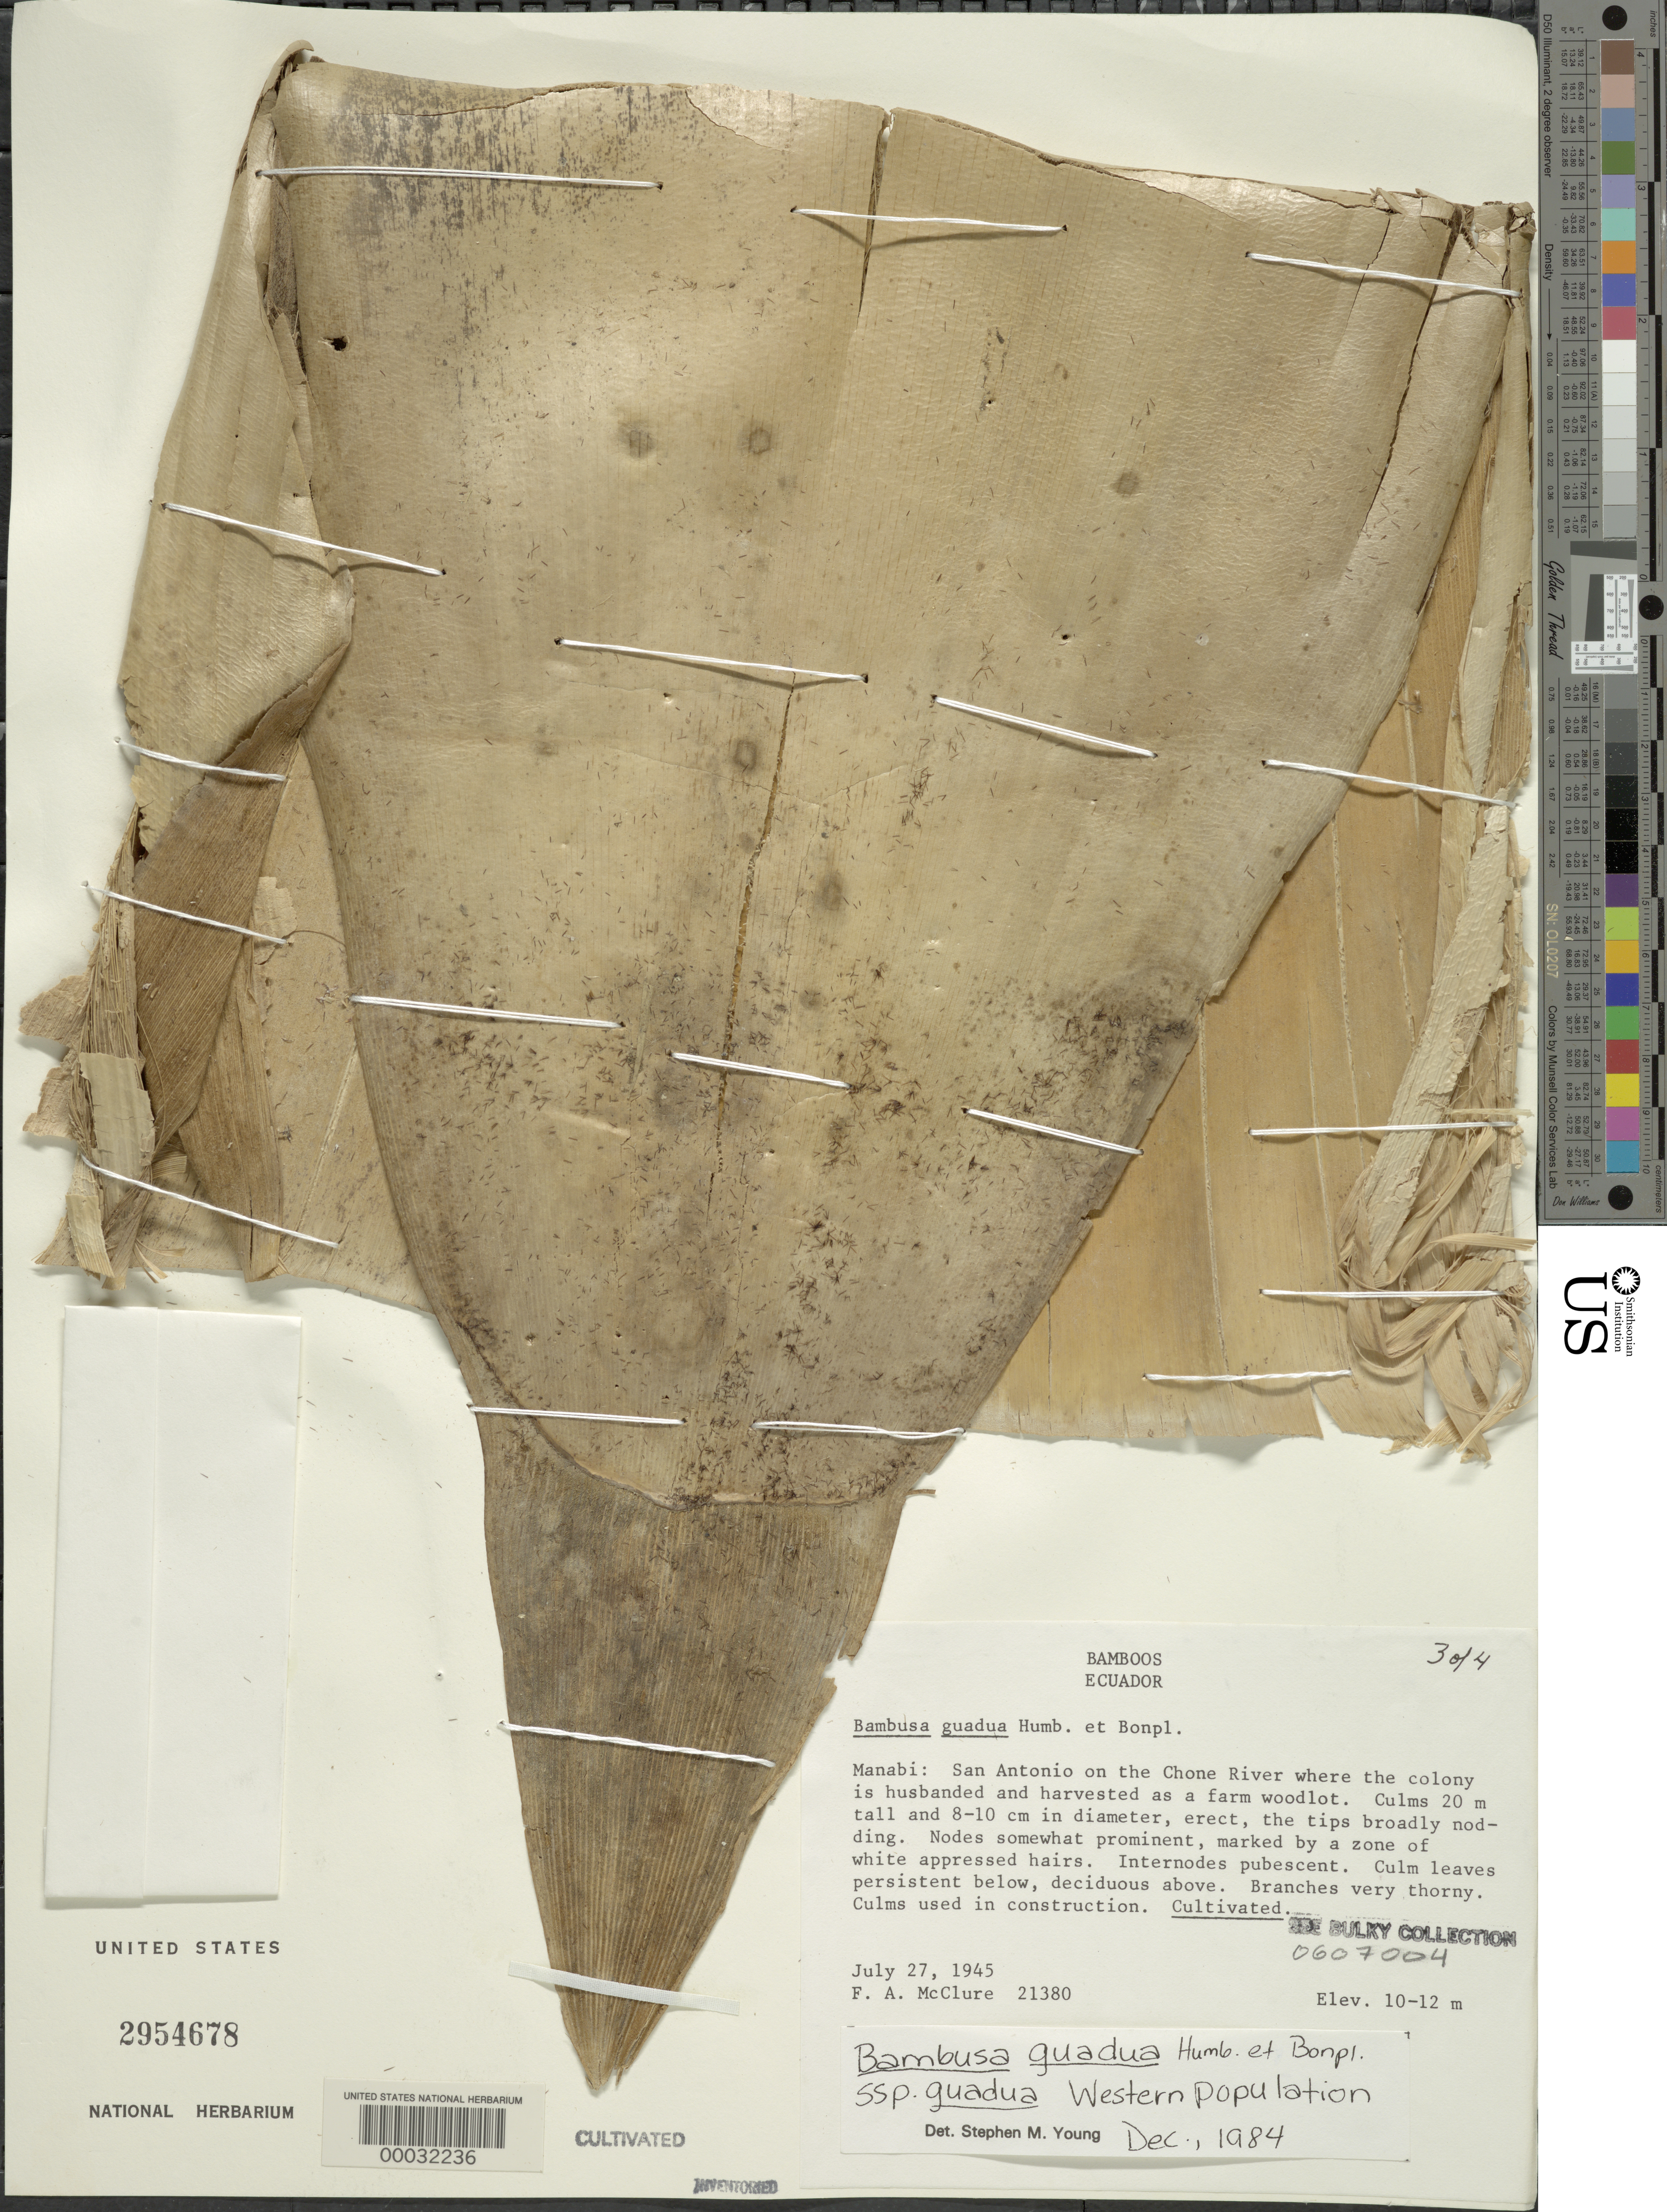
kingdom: Plantae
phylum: Tracheophyta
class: Liliopsida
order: Poales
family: Poaceae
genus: Guadua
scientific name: Guadua angustifolia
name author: Kunth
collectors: F. A. McClure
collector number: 21380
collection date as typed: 27 Jul 1945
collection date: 1945-07-27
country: Ecuador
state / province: Manabí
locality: San Antonio, Chone River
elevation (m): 10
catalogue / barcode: US 2954678